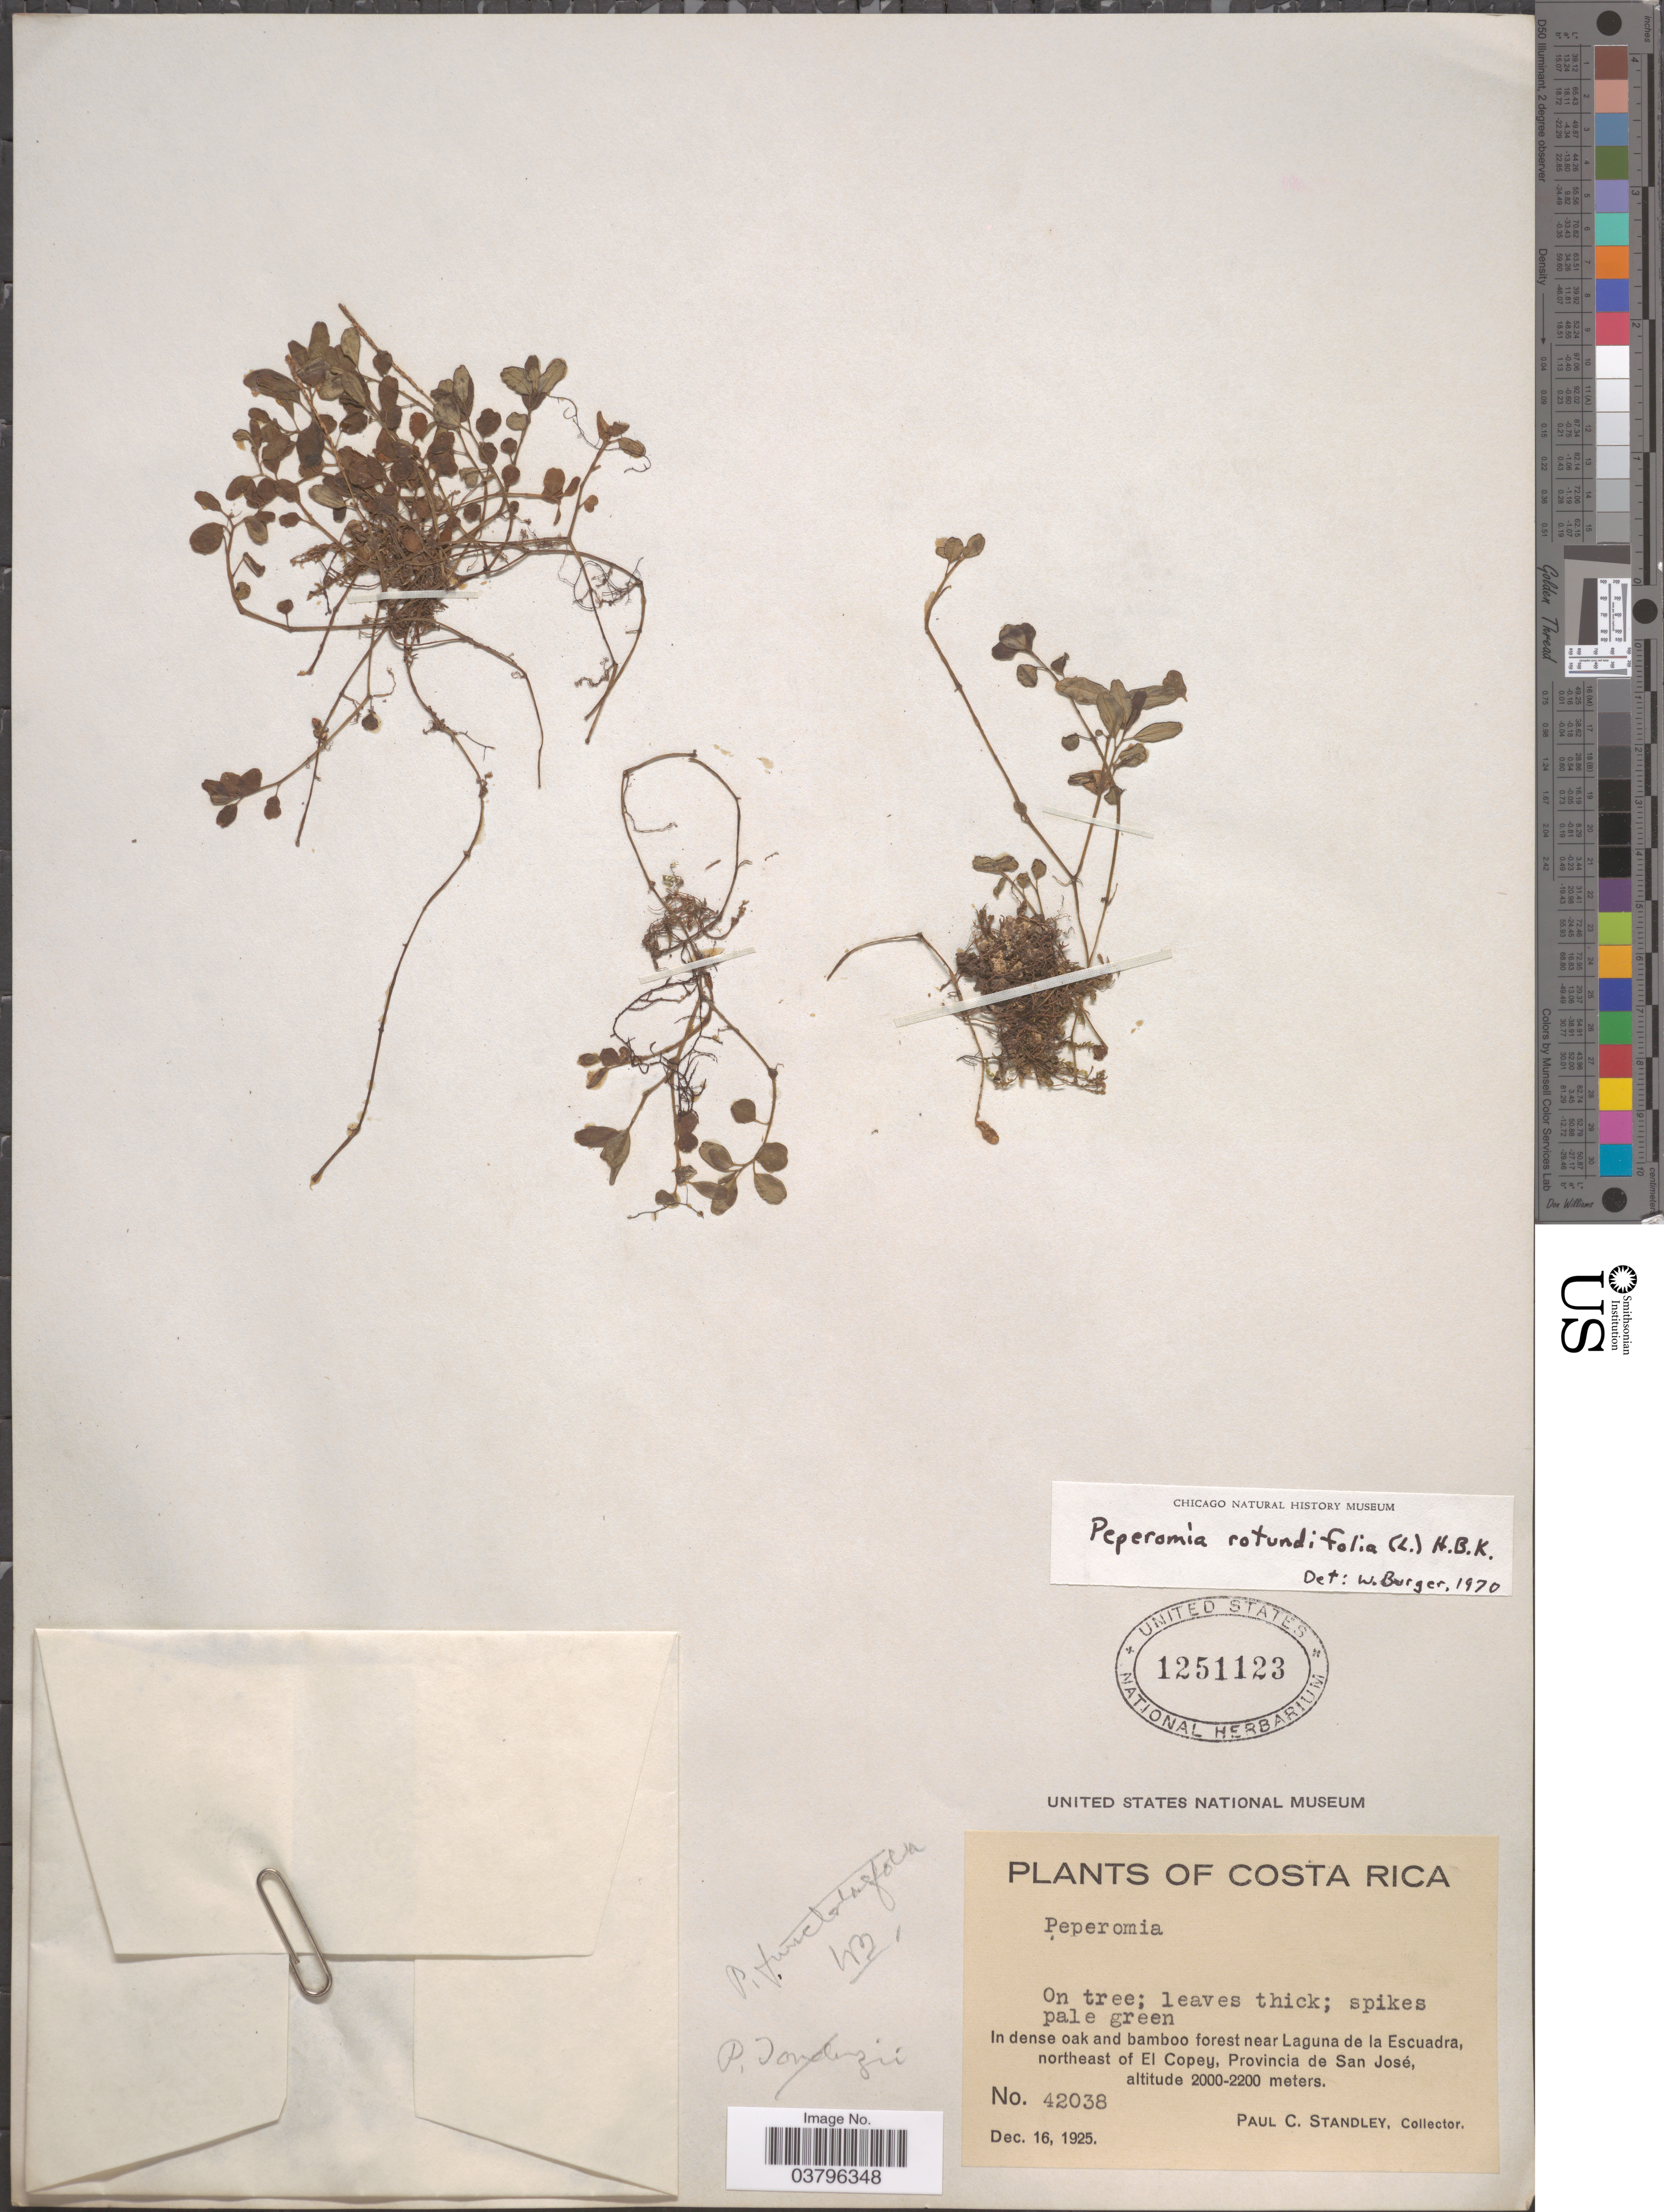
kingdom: Plantae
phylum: Tracheophyta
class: Magnoliopsida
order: Piperales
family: Piperaceae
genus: Peperomia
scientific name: Peperomia tonduzii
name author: C. DC.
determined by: Jiménez, José Estaban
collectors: P. C. Standley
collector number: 42038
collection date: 1925-12-16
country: Costa Rica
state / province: San José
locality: In dense oak and bamboo forest near Laguna de la Escuadra, northeast of El Copey.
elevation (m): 2000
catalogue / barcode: US 1251123